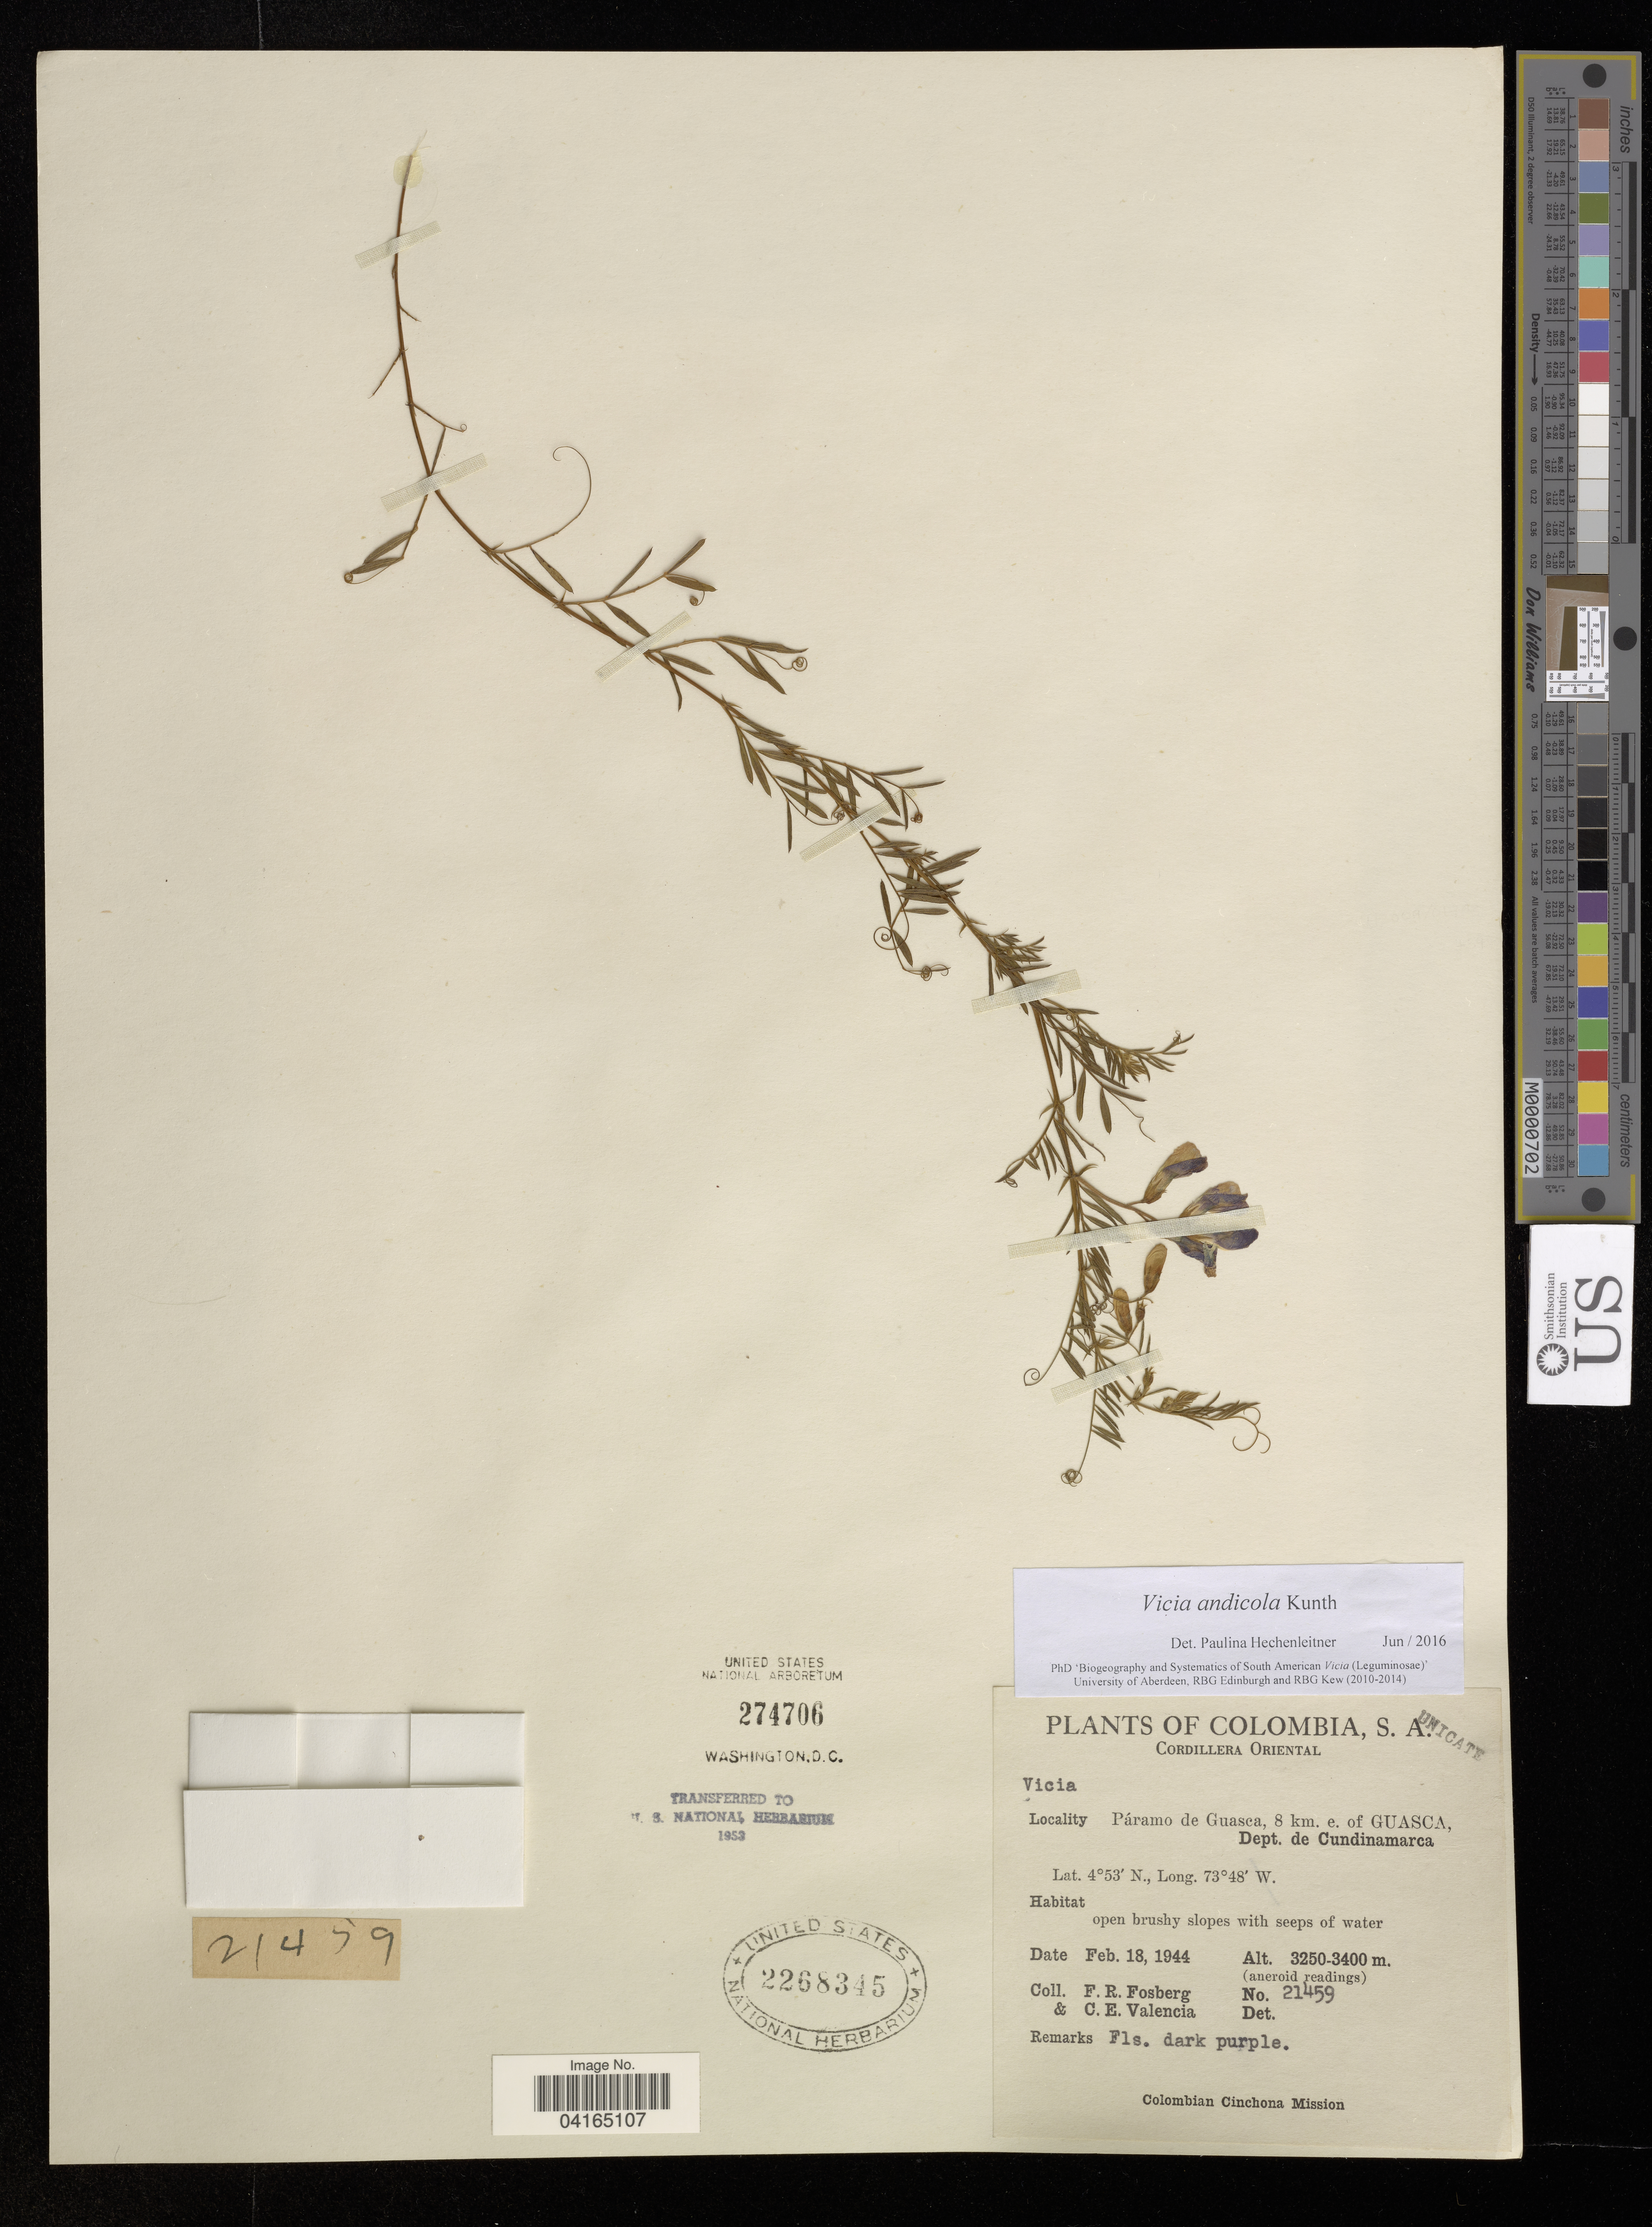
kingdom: Plantae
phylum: Tracheophyta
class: Magnoliopsida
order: Fabales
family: Fabaceae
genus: Vicia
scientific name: Vicia andicola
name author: Kunth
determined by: Hechenleitner, Paulina, RBG Edinburgh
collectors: F. R. Fosberg & C. Valencia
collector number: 21459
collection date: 1944-02-18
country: Colombia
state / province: Cundinamarca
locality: Cordillera Oriental. Páramo de Guasca, 8 km. e. of Guasca, Dept. de Cundinamarca.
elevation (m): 3250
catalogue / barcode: US 2268345